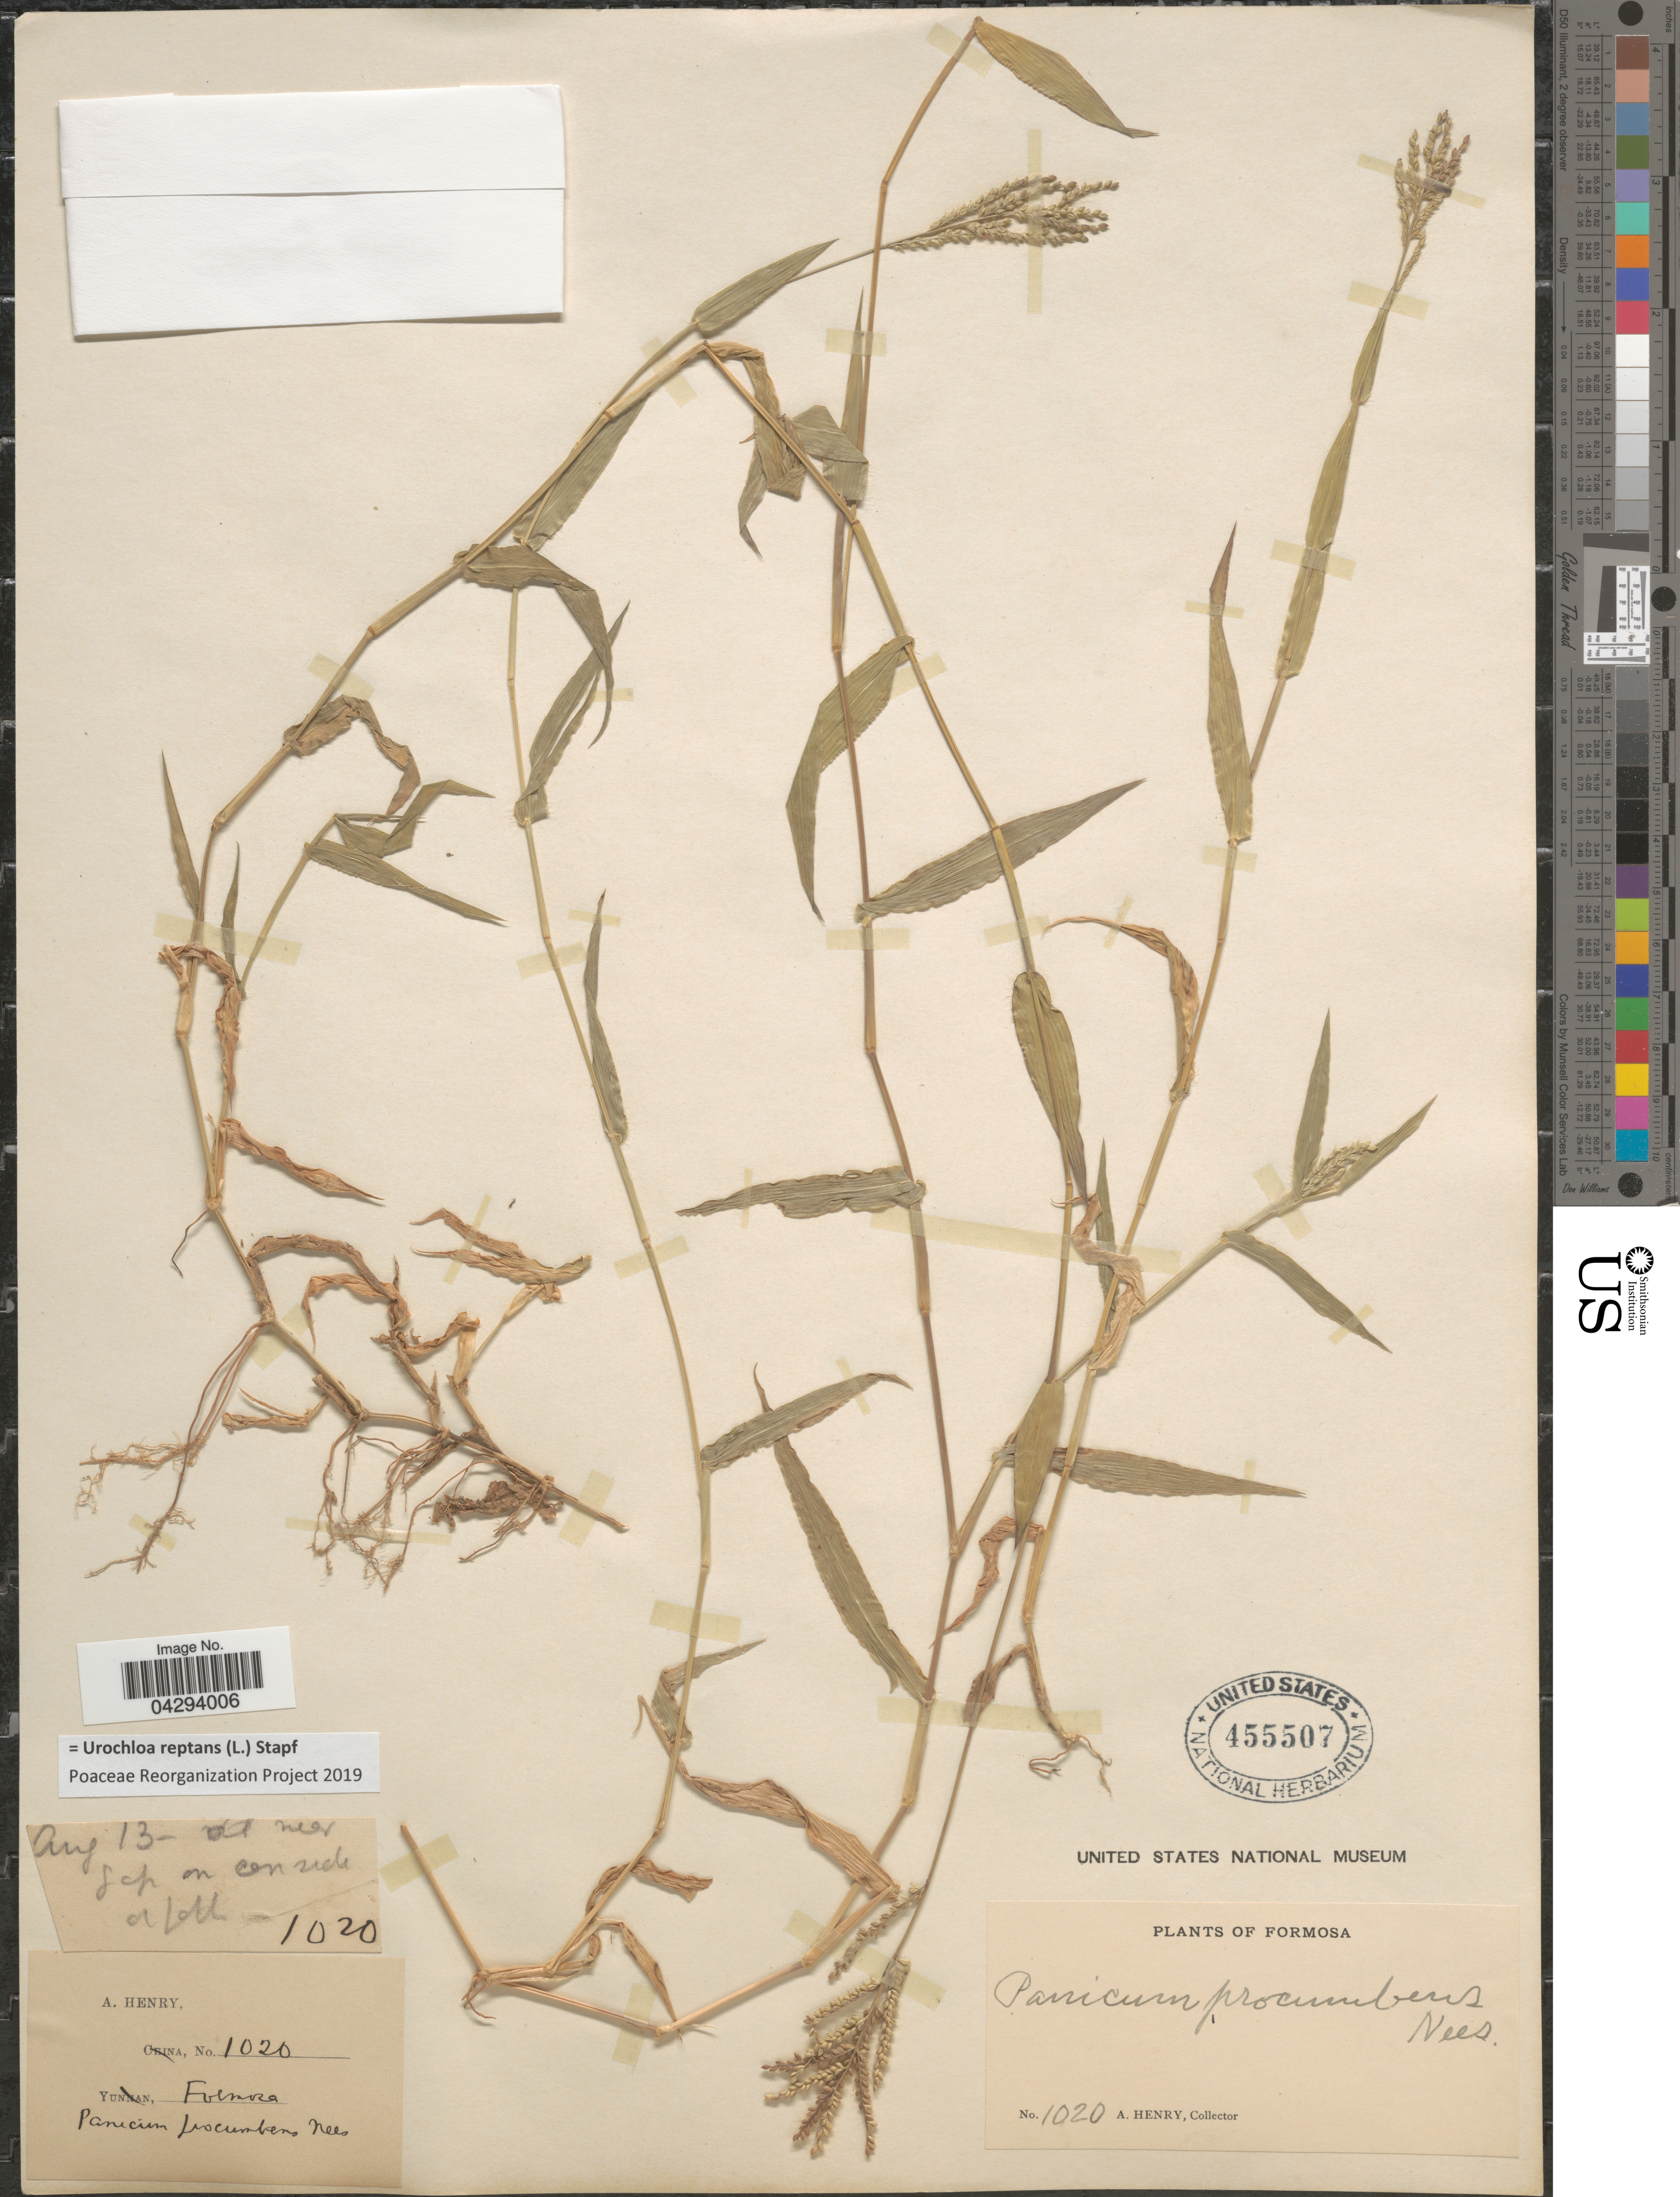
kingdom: Plantae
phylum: Tracheophyta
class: Liliopsida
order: Poales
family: Poaceae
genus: Urochloa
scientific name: Urochloa reptans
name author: (L.) Stapf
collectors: A. Henry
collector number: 1020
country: Taiwan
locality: Formosa.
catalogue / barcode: US 455507